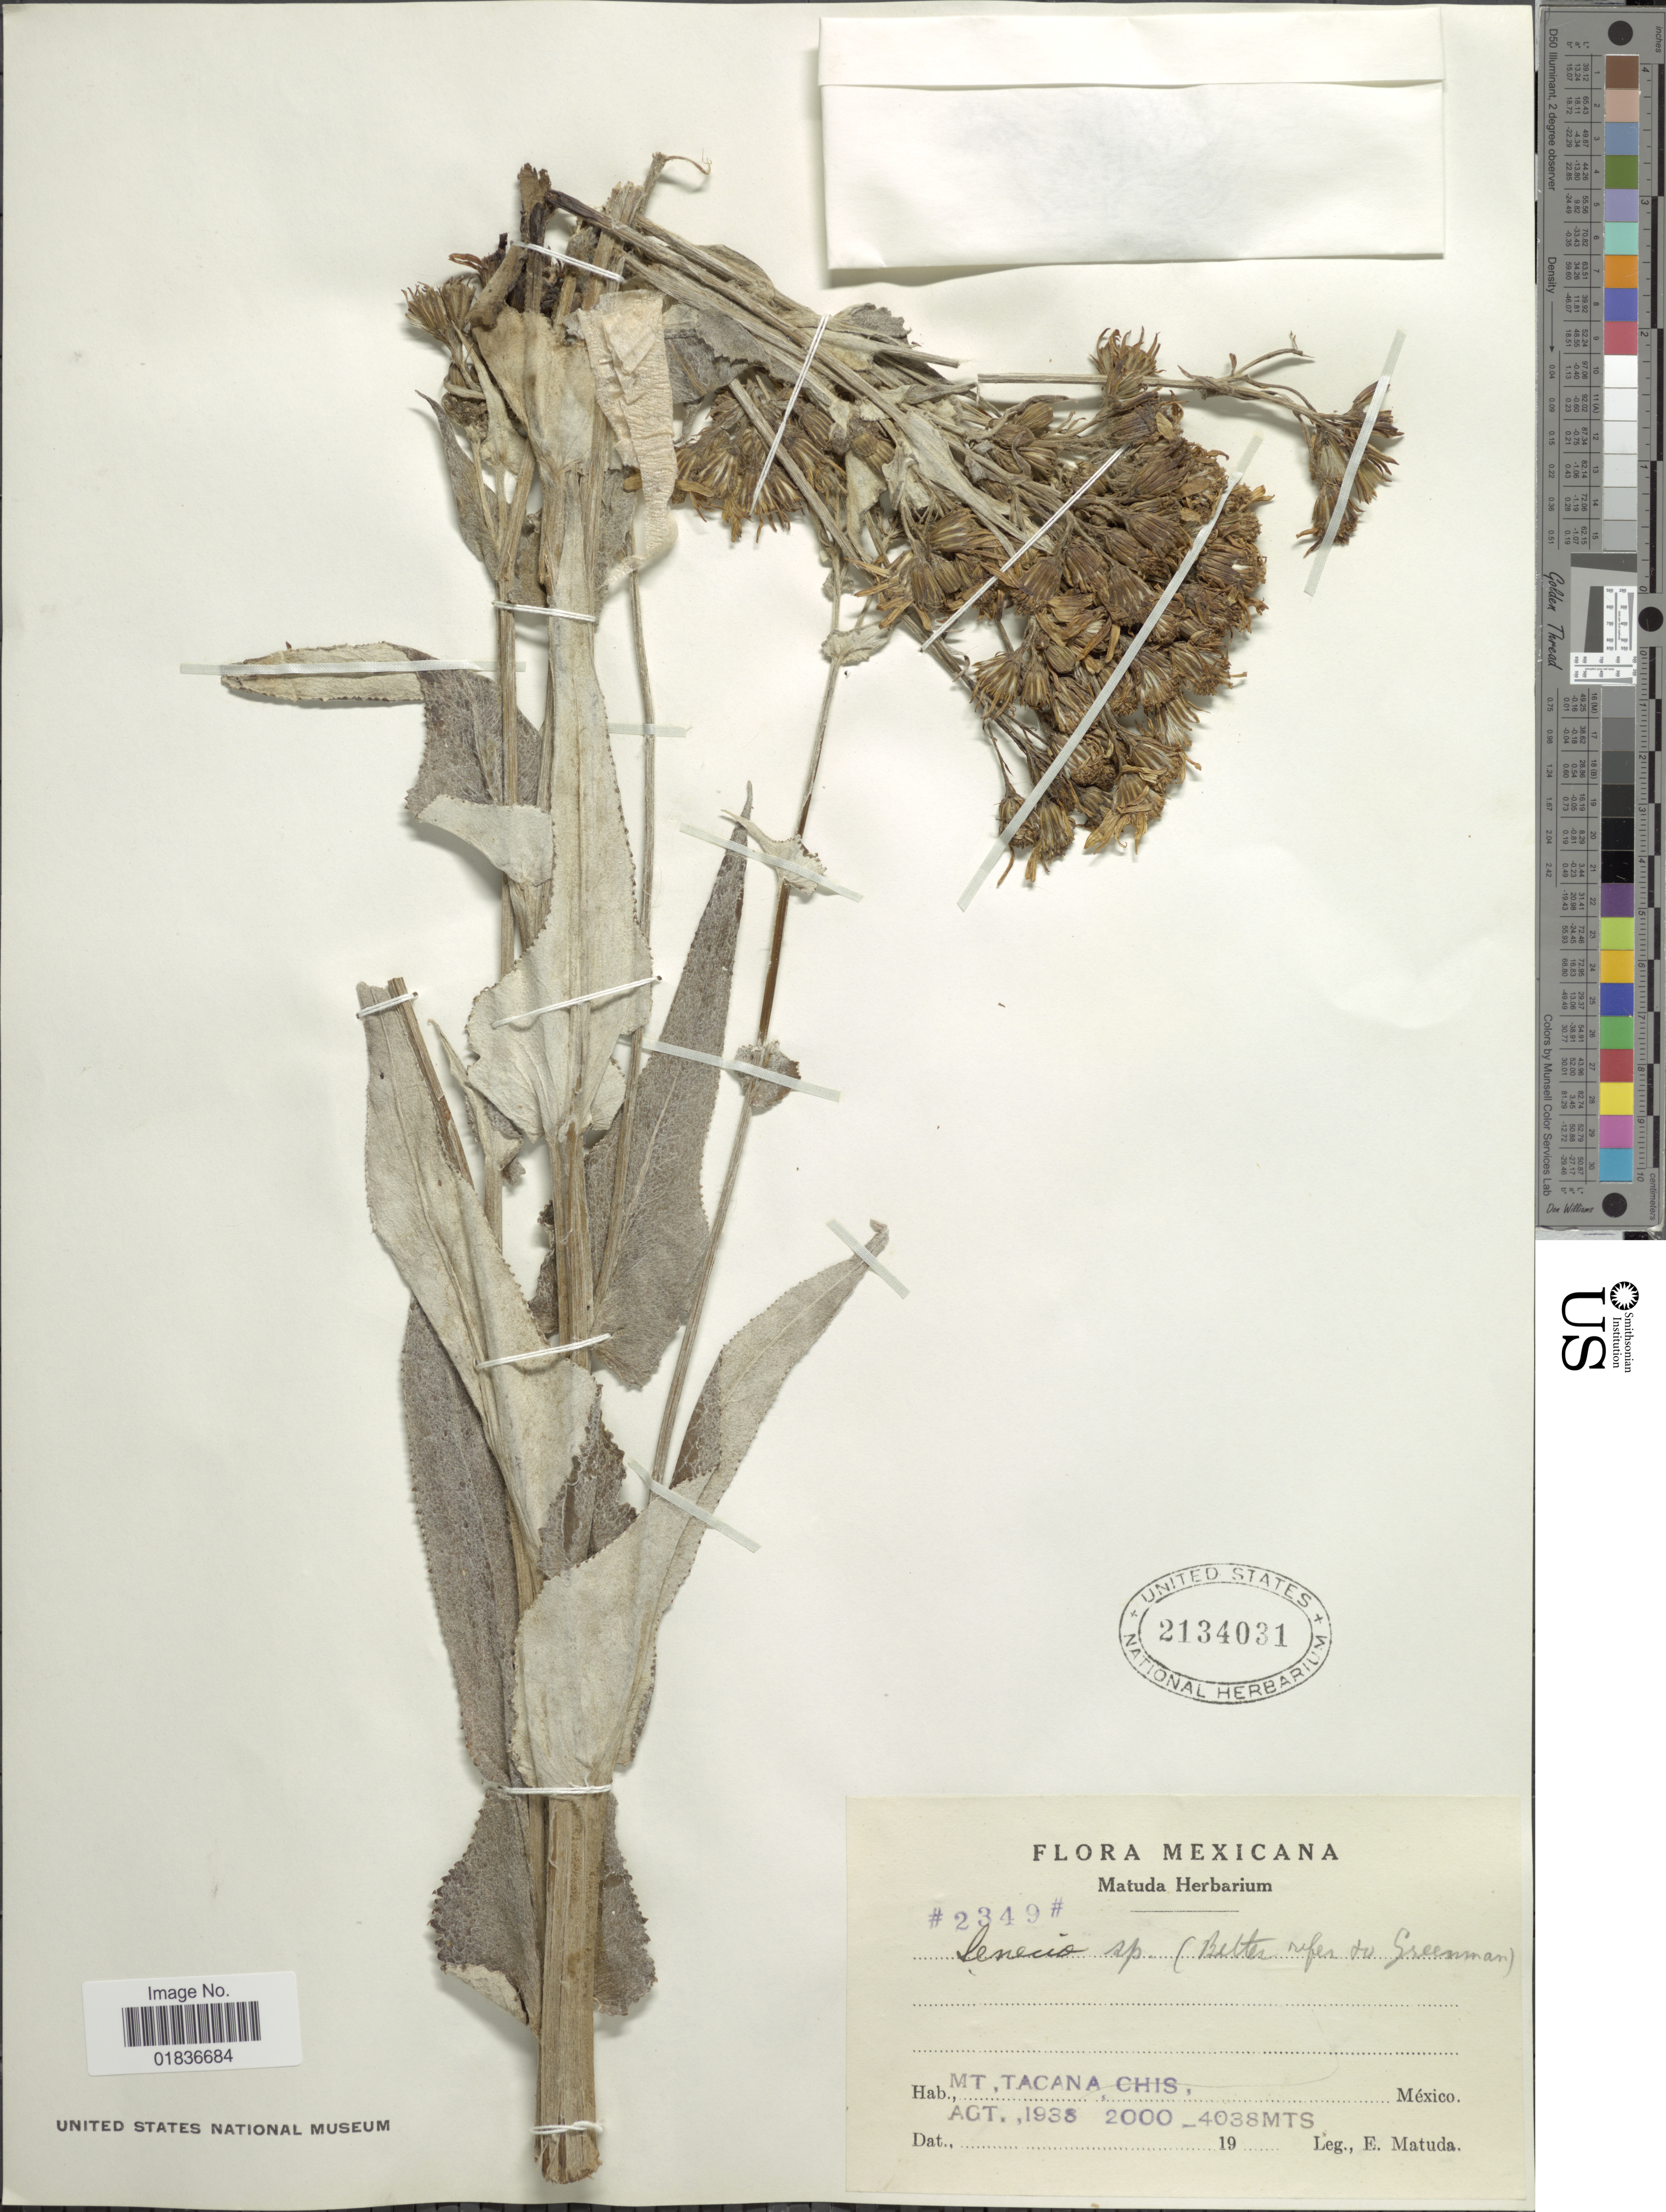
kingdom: Plantae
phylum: Tracheophyta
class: Magnoliopsida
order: Asterales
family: Asteraceae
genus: Senecio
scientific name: Senecio sp.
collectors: E. Matuda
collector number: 2349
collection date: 1938-08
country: Mexico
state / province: Chiapas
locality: Mt. Tacana, Chis, Mexico.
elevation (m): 2000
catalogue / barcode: US 2134031